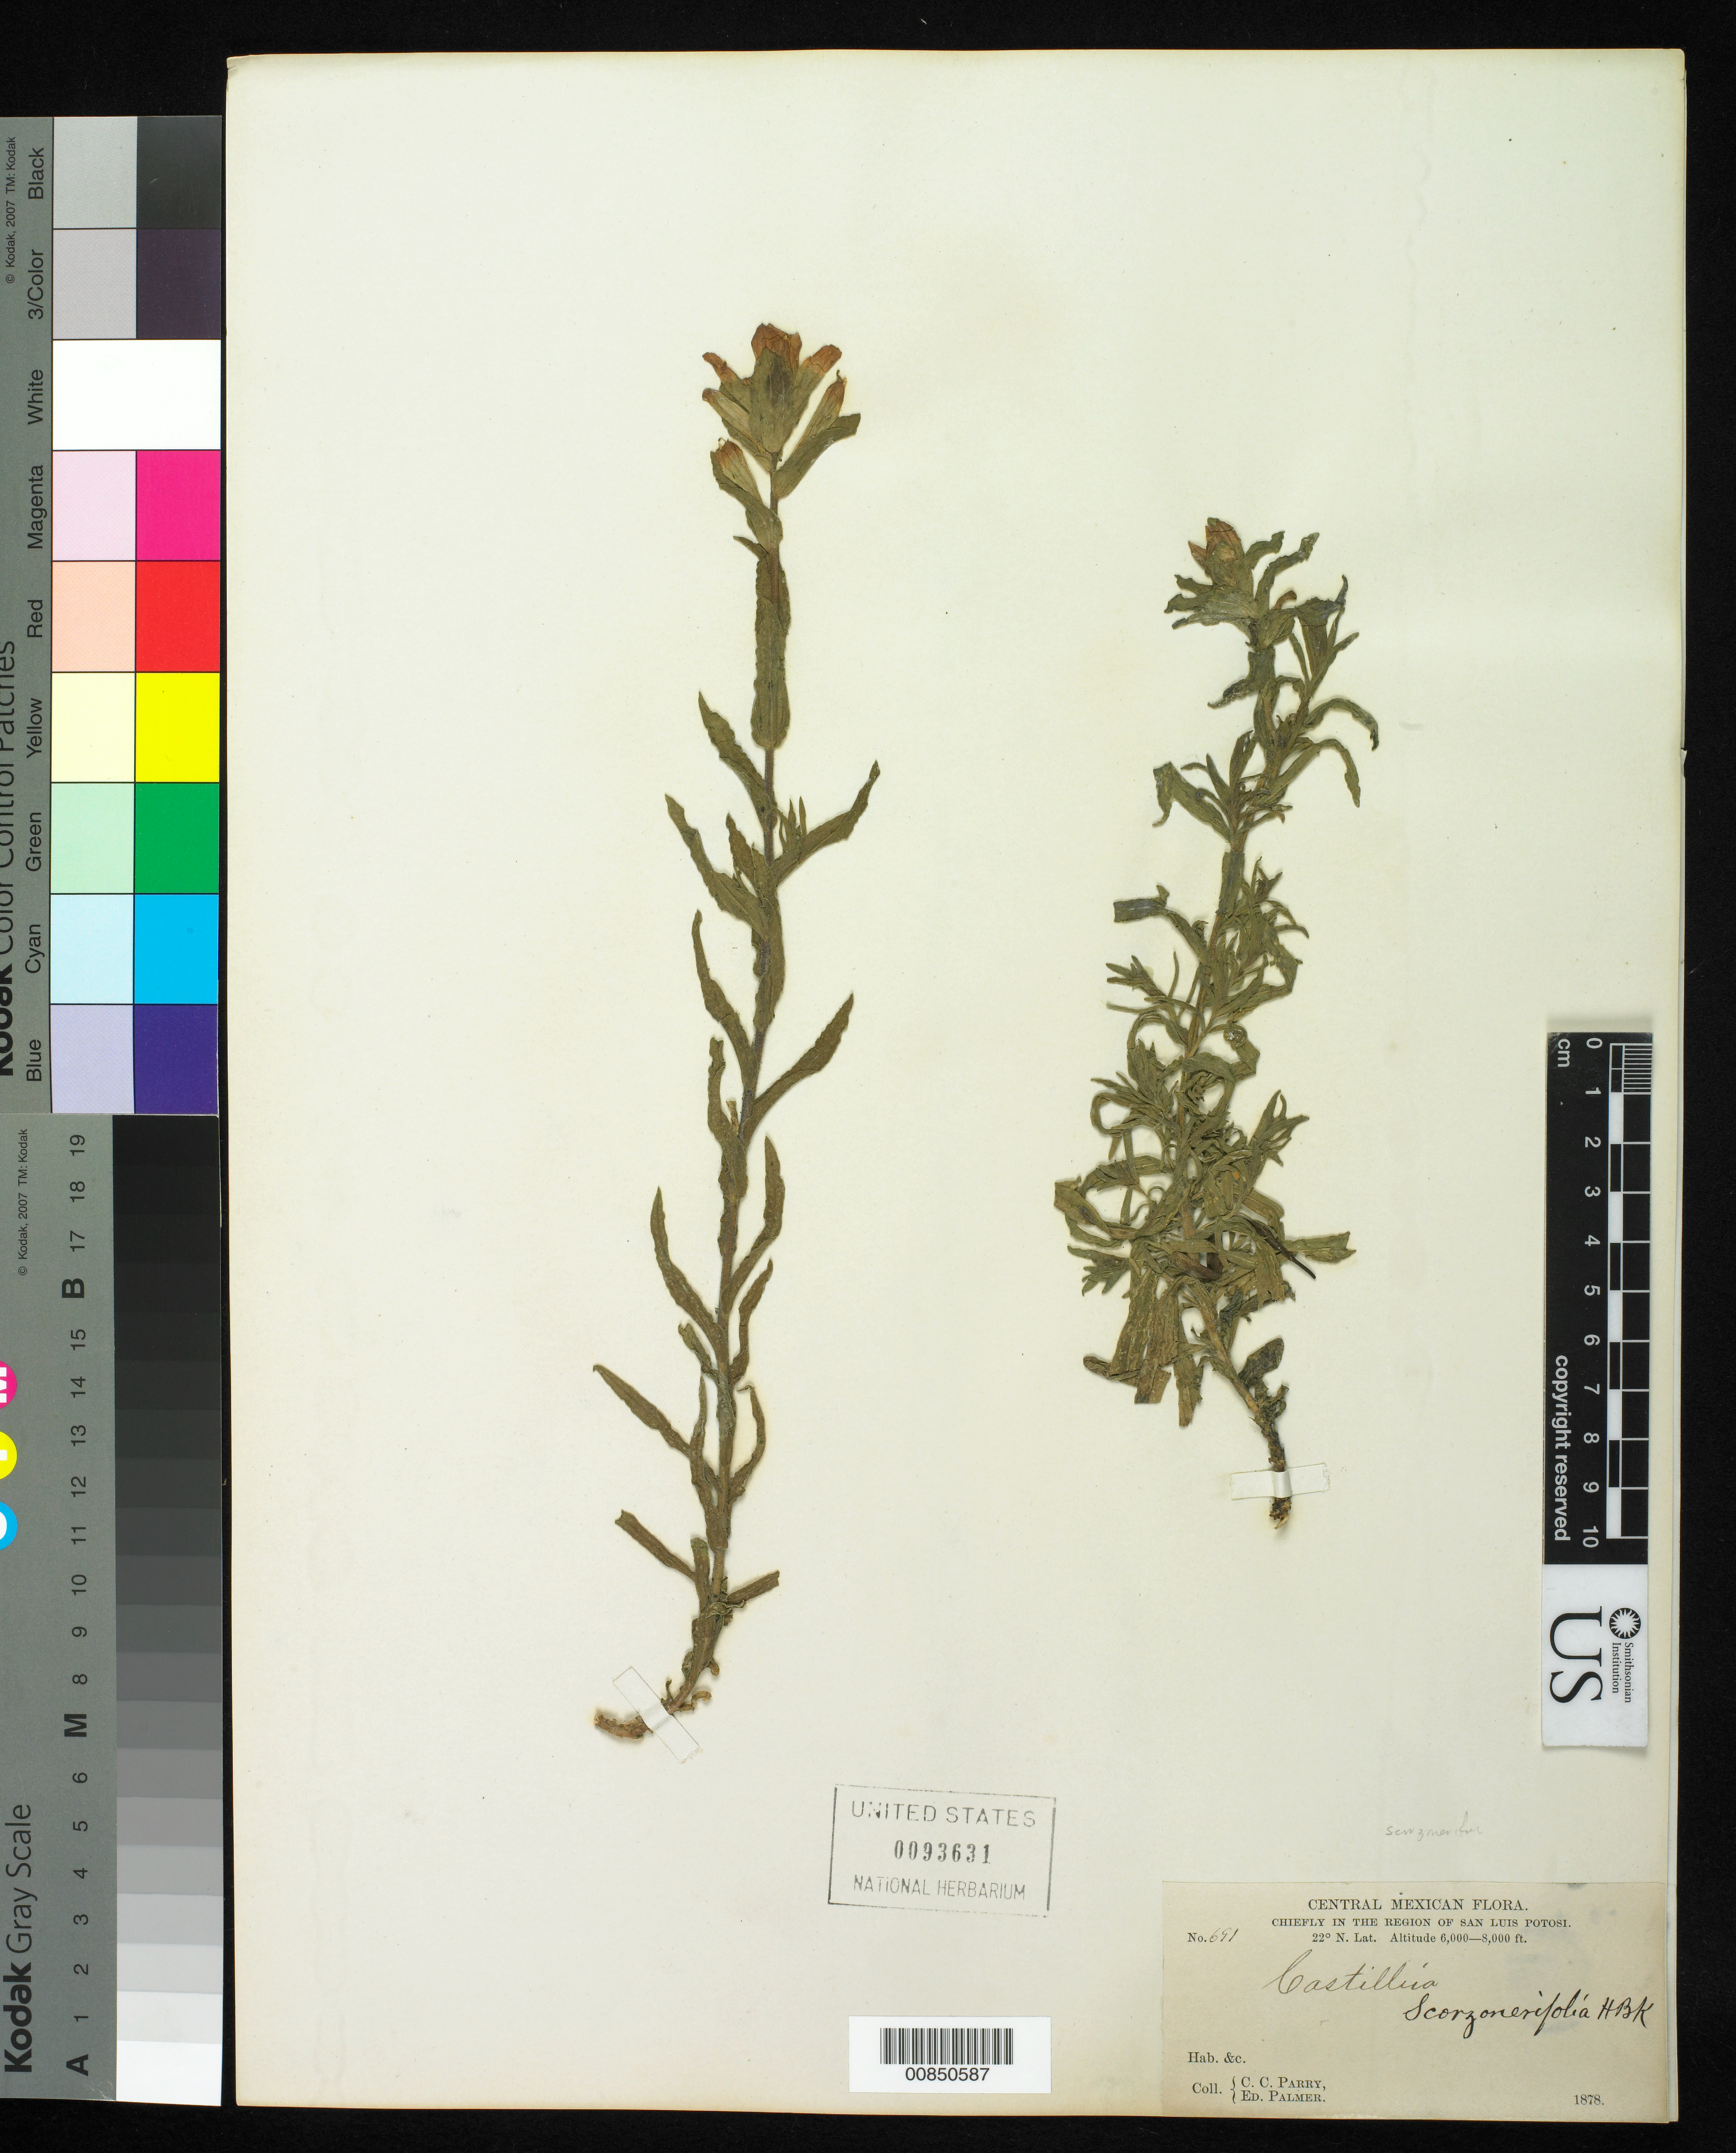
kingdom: Plantae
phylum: Tracheophyta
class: Magnoliopsida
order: Lamiales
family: Orobanchaceae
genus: Castilleja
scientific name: Castilleja scorzonerifolia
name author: Kunth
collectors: C. C. Parry & E. Palmer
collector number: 691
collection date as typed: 1878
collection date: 1878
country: Mexico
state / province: San Luis Potosí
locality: Chiefly in the region of San Luis Potosí.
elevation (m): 1829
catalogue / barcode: US 93631